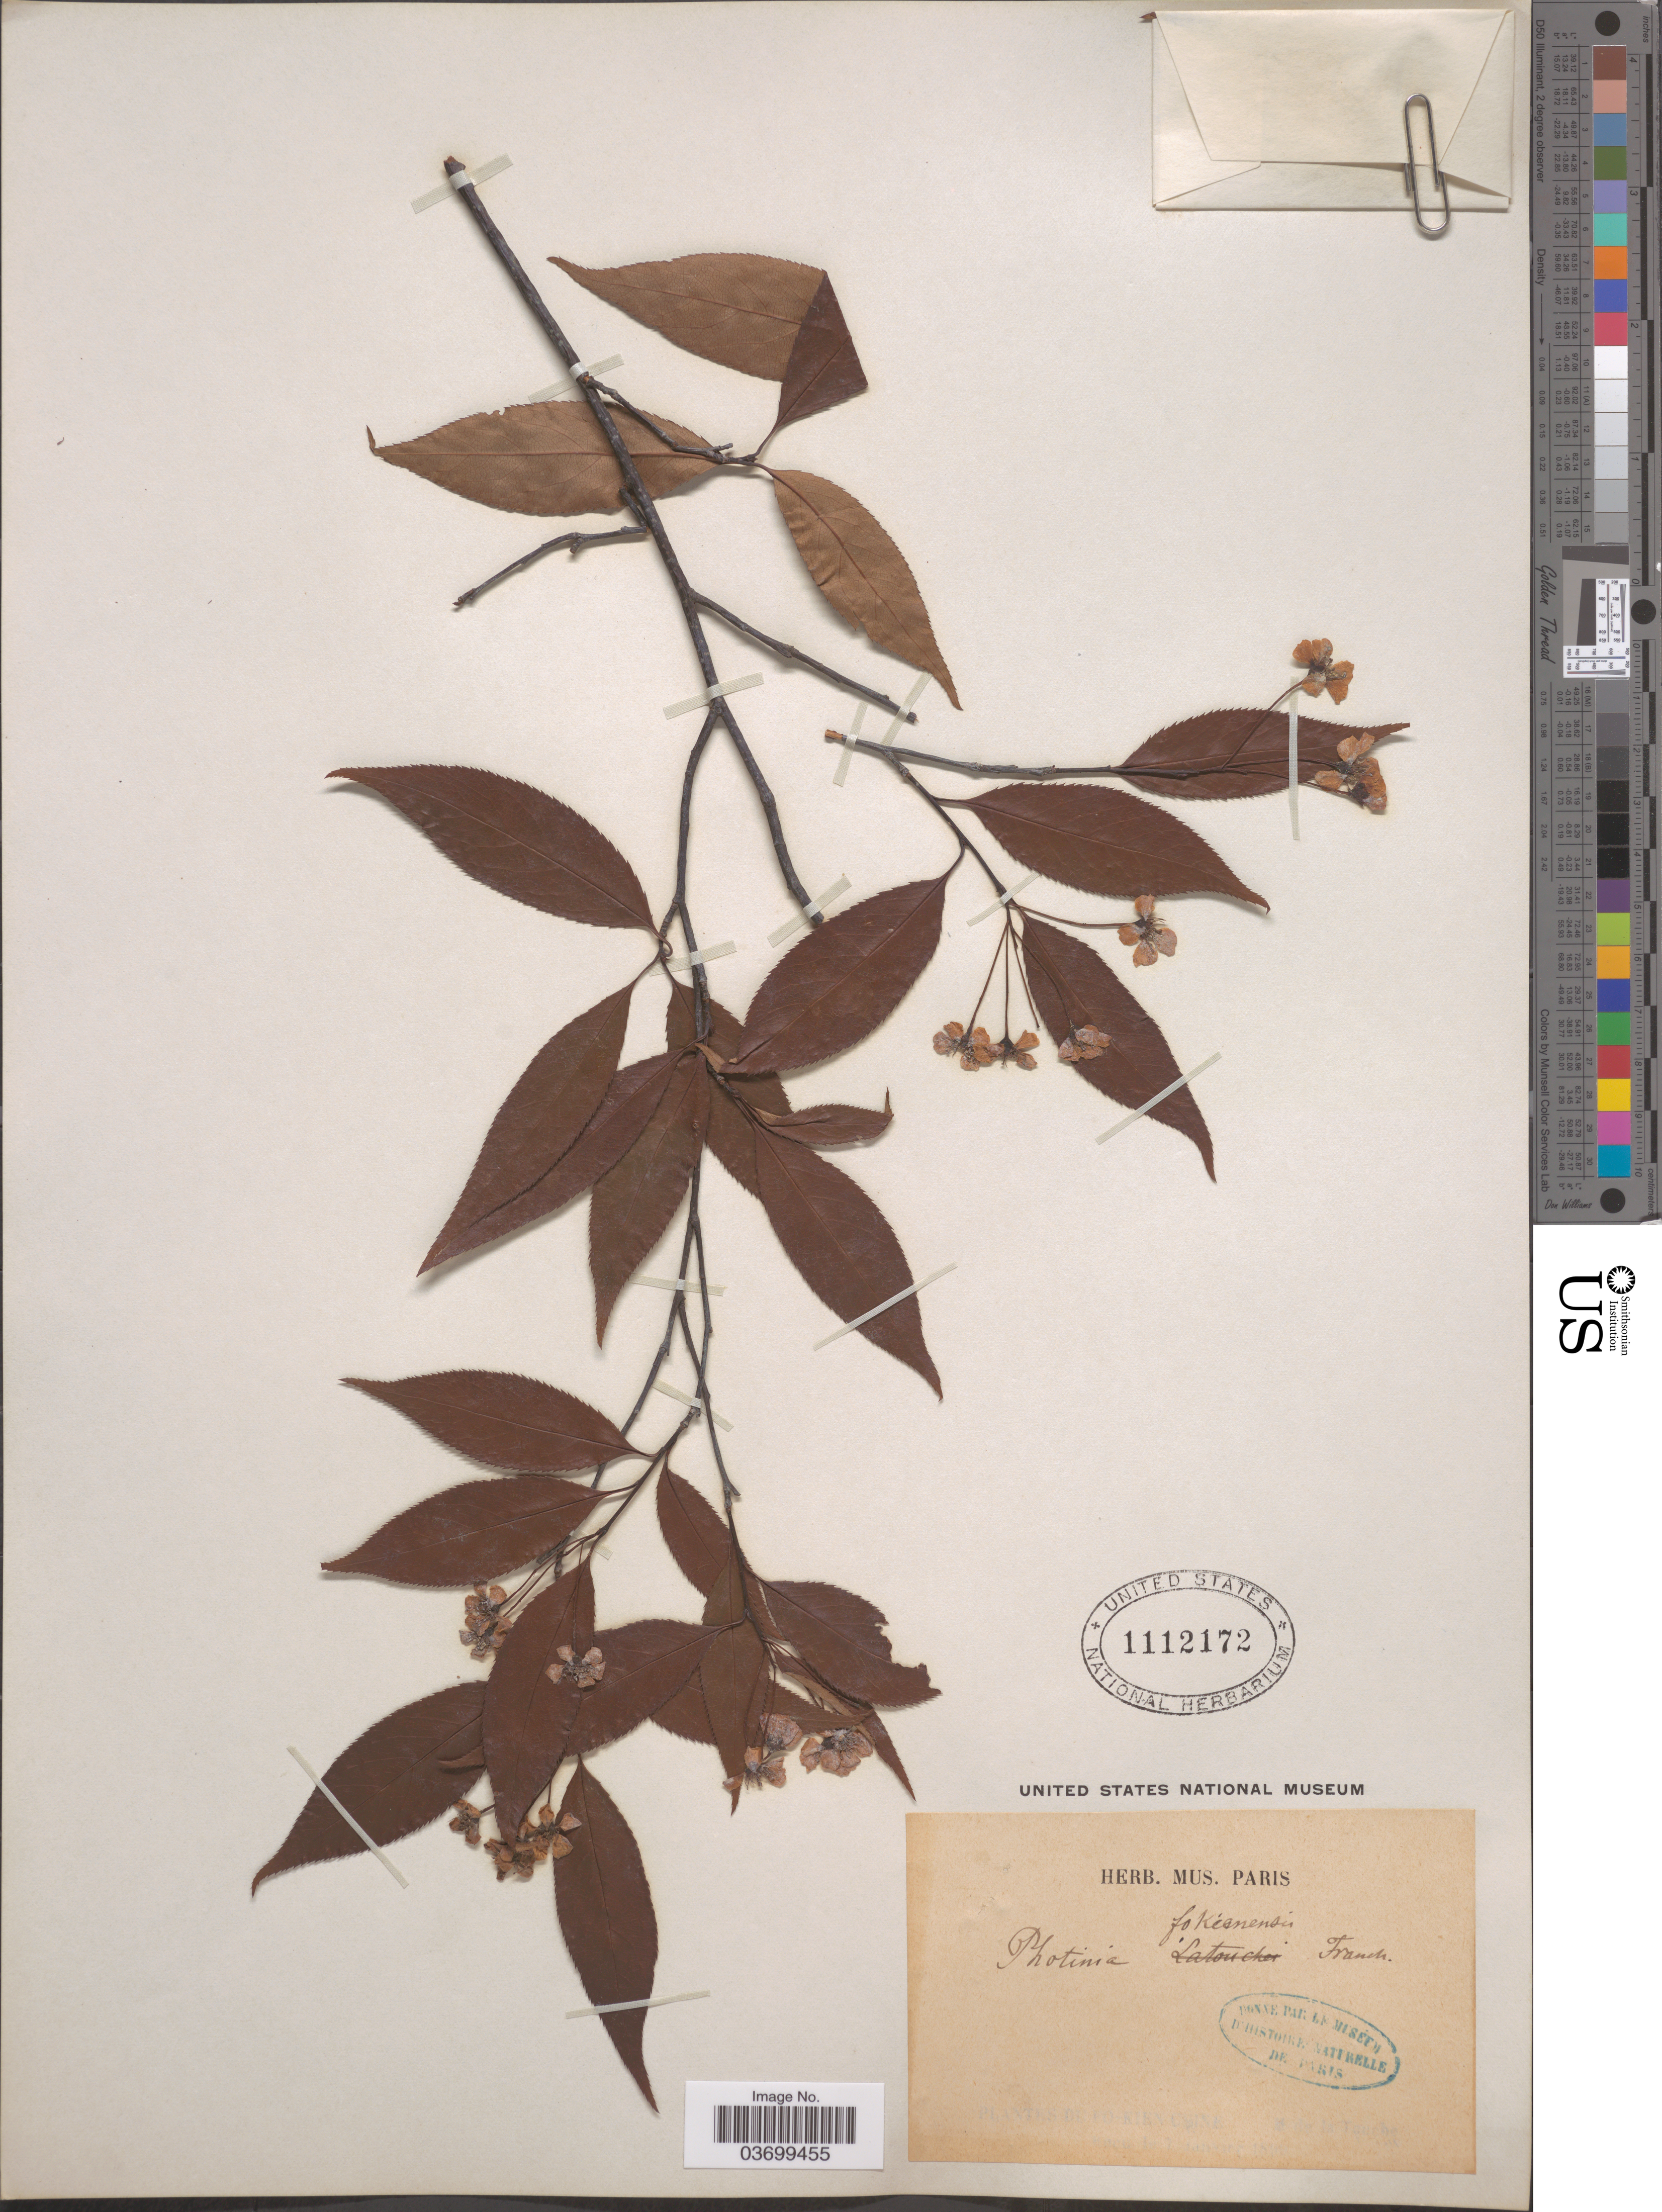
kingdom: Plantae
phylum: Tracheophyta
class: Magnoliopsida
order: Rosales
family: Rosaceae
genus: Photinia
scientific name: Photinia fokienensis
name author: (Finet & Franch.) Franch. ex Cardot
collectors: ex herb. Mus. Paris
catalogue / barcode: US 1112172